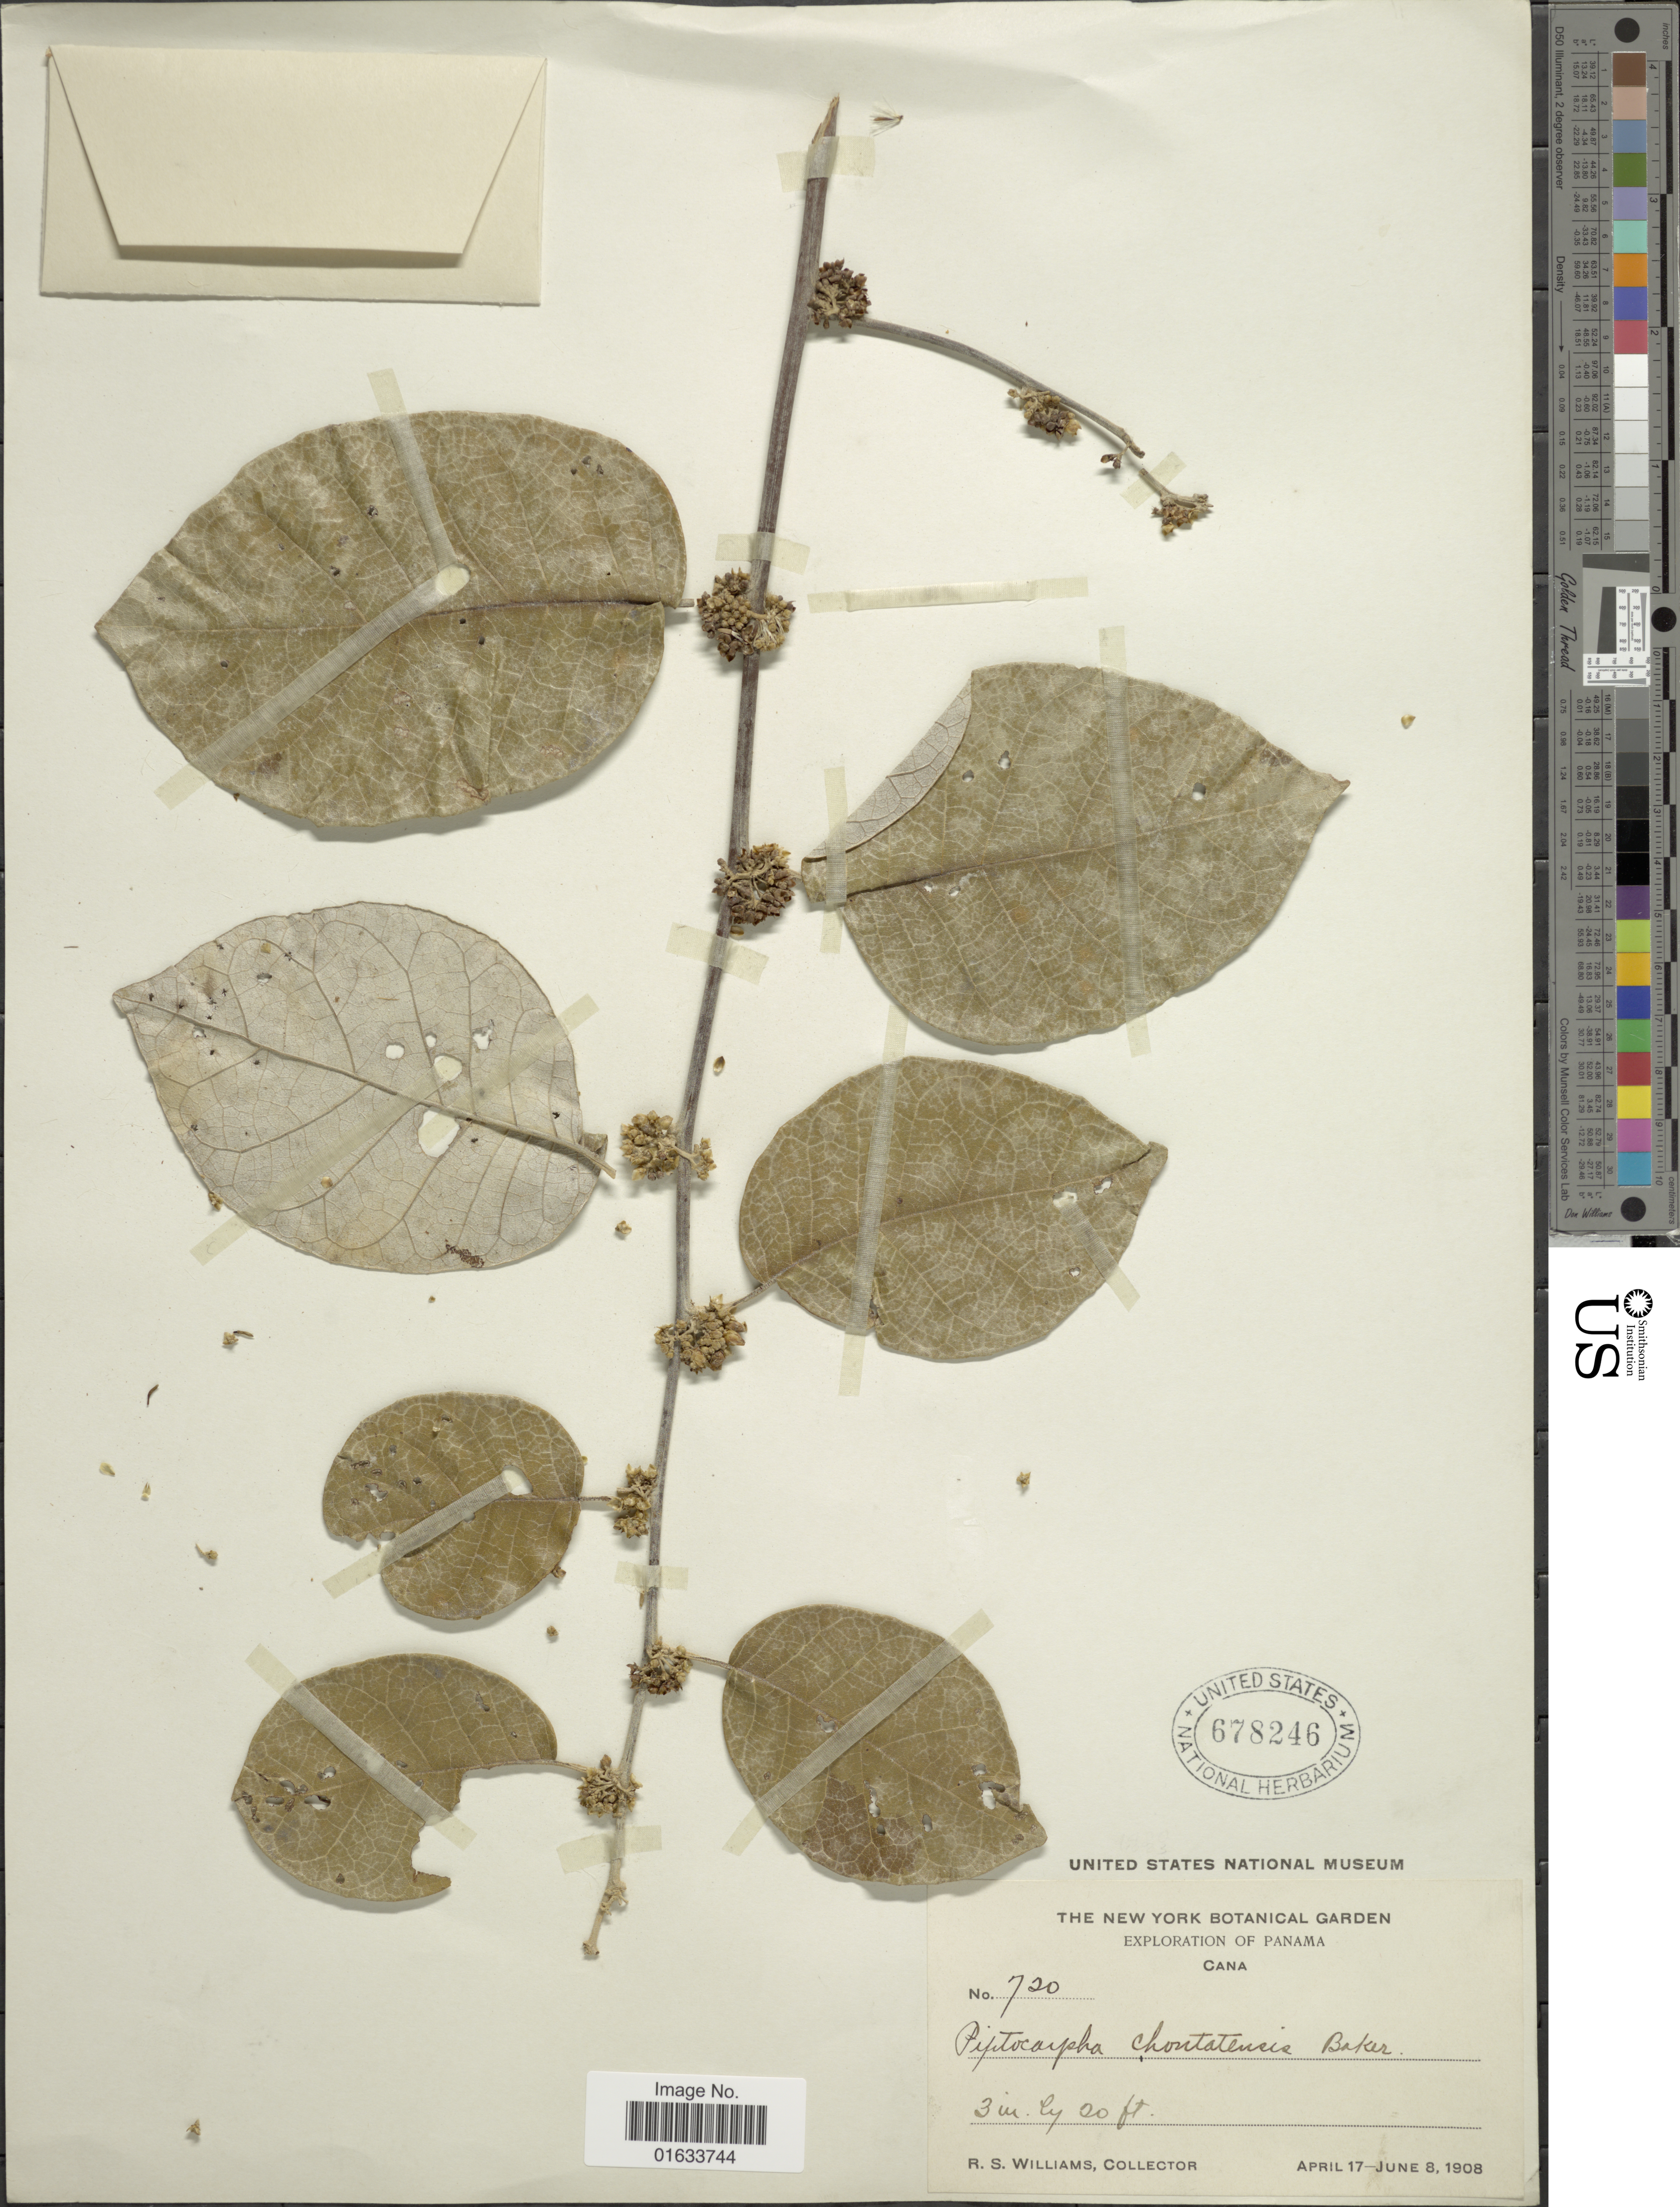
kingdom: Plantae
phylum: Tracheophyta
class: Magnoliopsida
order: Asterales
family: Asteraceae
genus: Piptocarpha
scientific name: Piptocarpha poeppigiana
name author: (DC.) Baker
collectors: R. S. Williams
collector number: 720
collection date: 1908-04-17/1908-06-08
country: Panama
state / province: Panamá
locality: Cana.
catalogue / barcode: US 678246